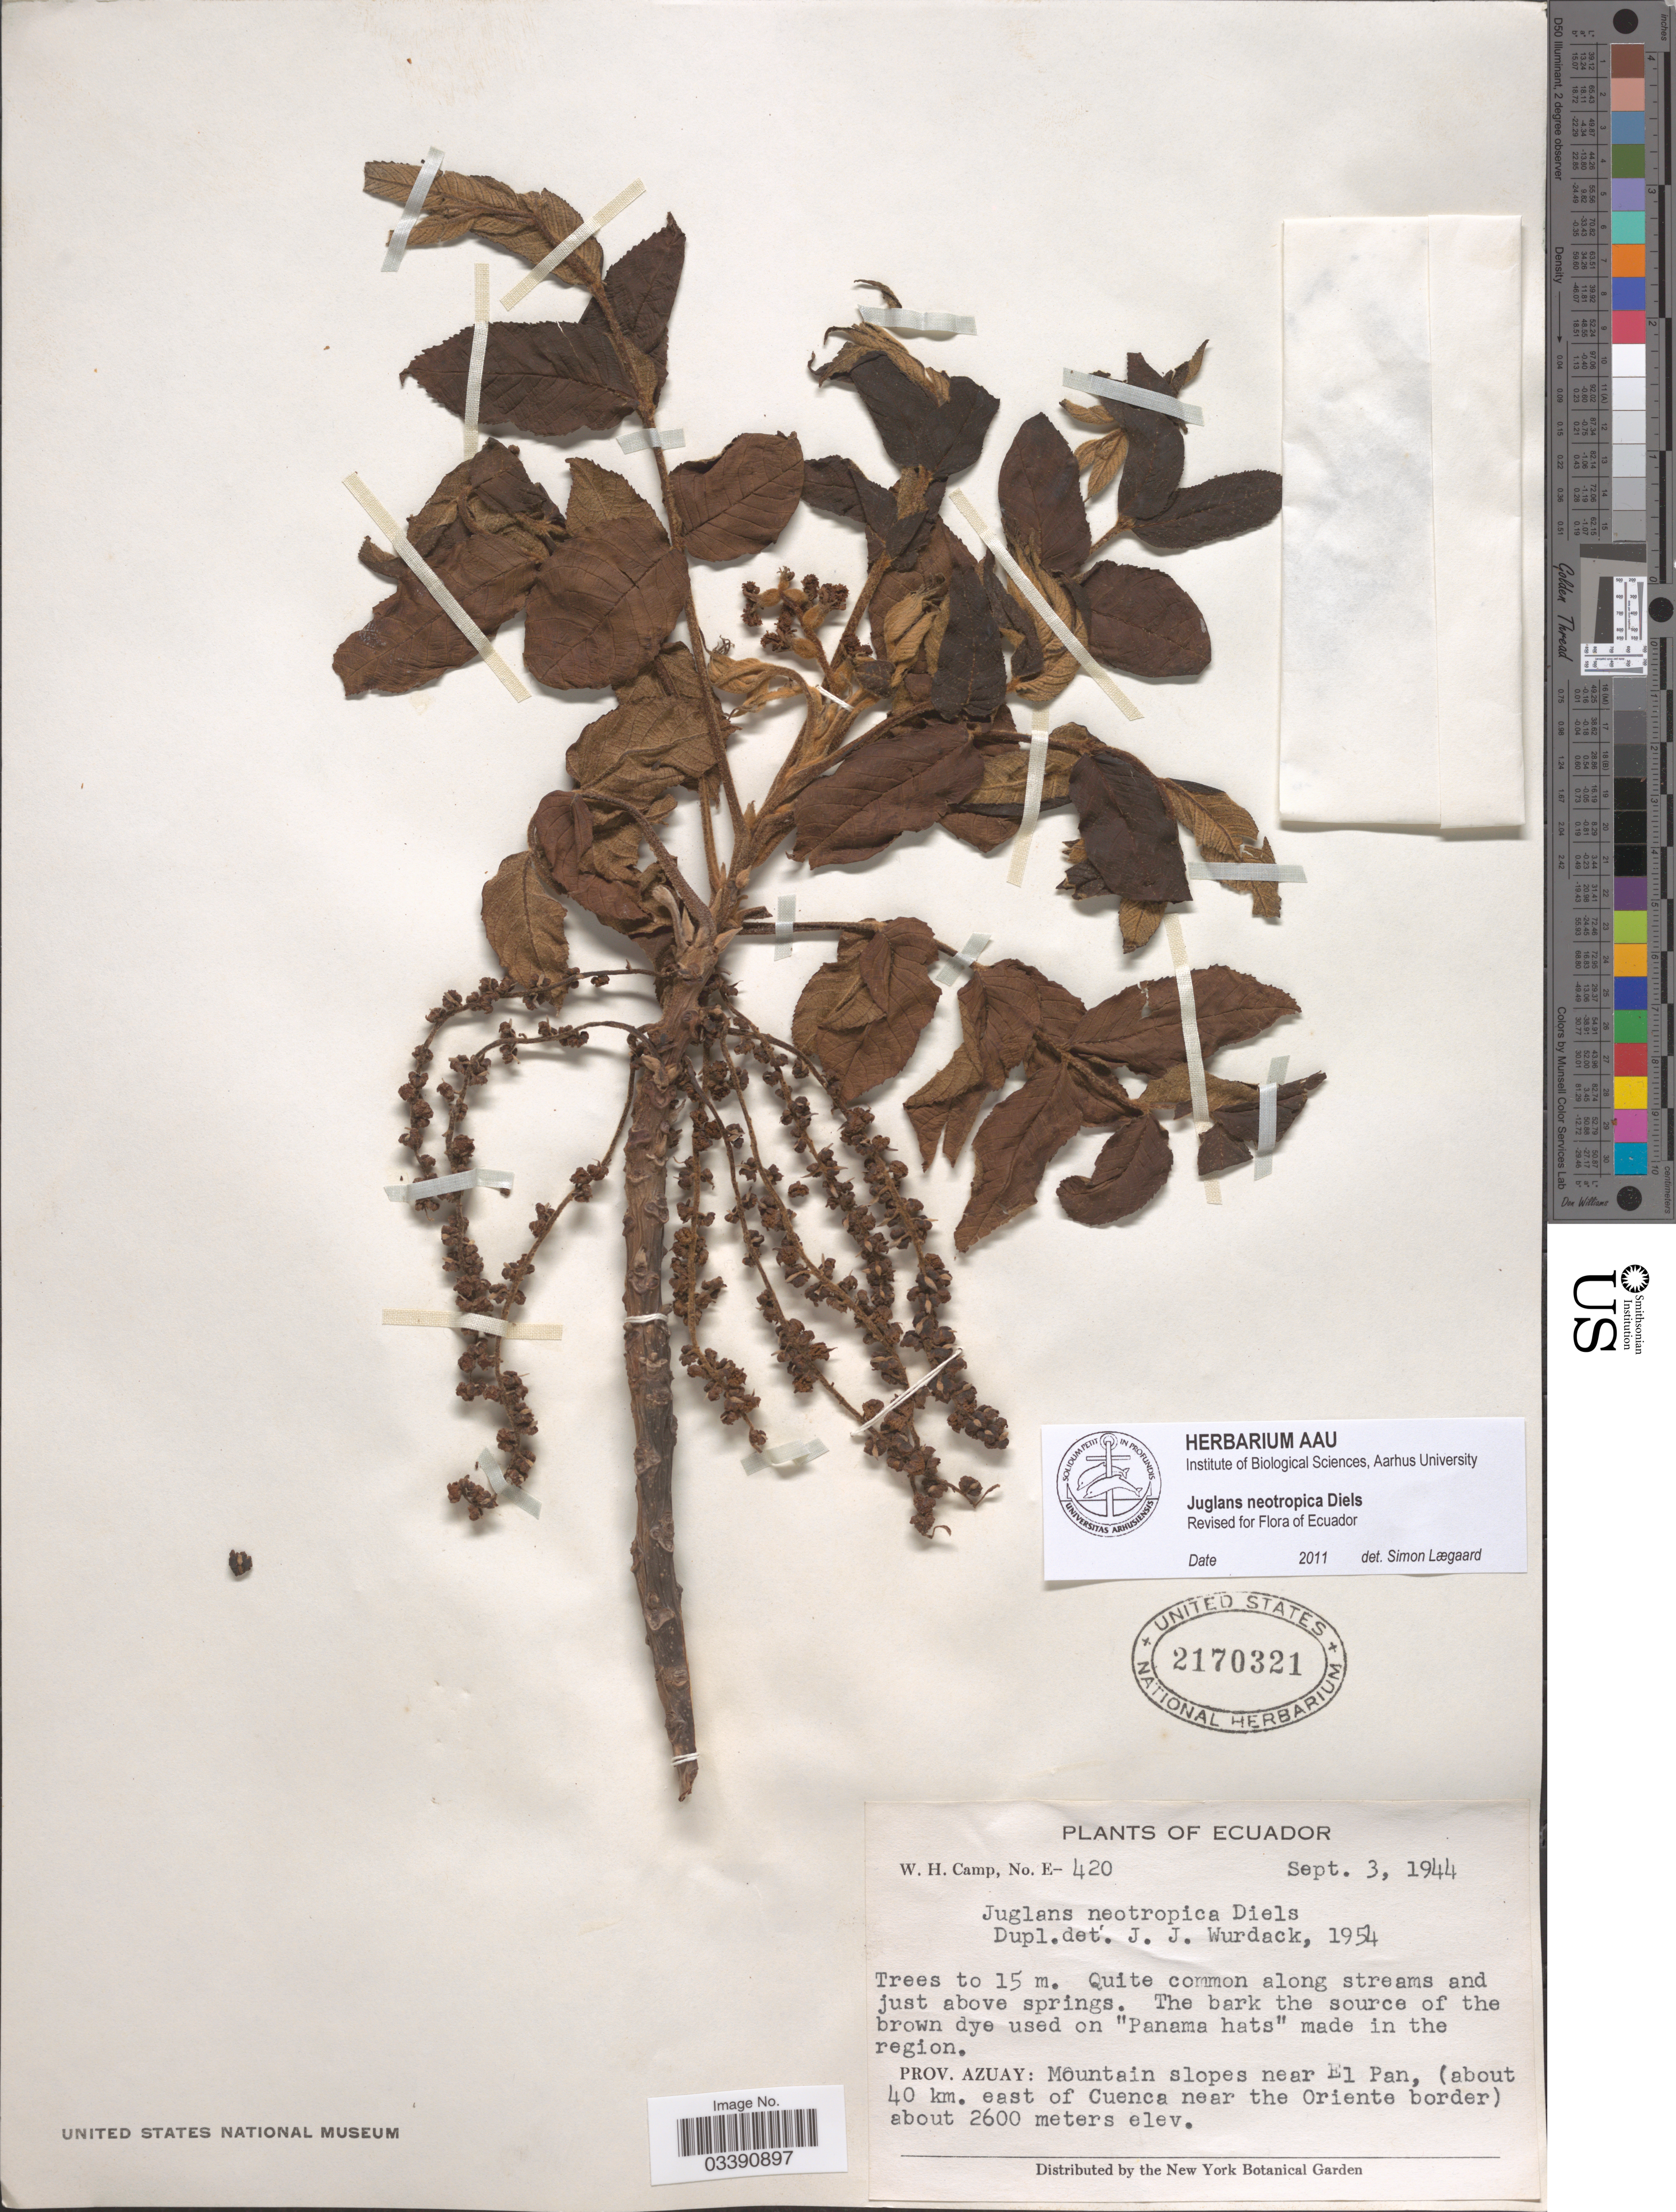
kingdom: Plantae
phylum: Tracheophyta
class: Magnoliopsida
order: Fagales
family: Juglandaceae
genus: Juglans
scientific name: Juglans neotropica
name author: Diels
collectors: W. H. Camp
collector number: E-420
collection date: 1944-09-03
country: Ecuador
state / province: Azuay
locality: Mountain slopes near El Pan, (about 40 km. east of Cuenca near the Oriente border).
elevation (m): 2600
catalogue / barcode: US 2170321